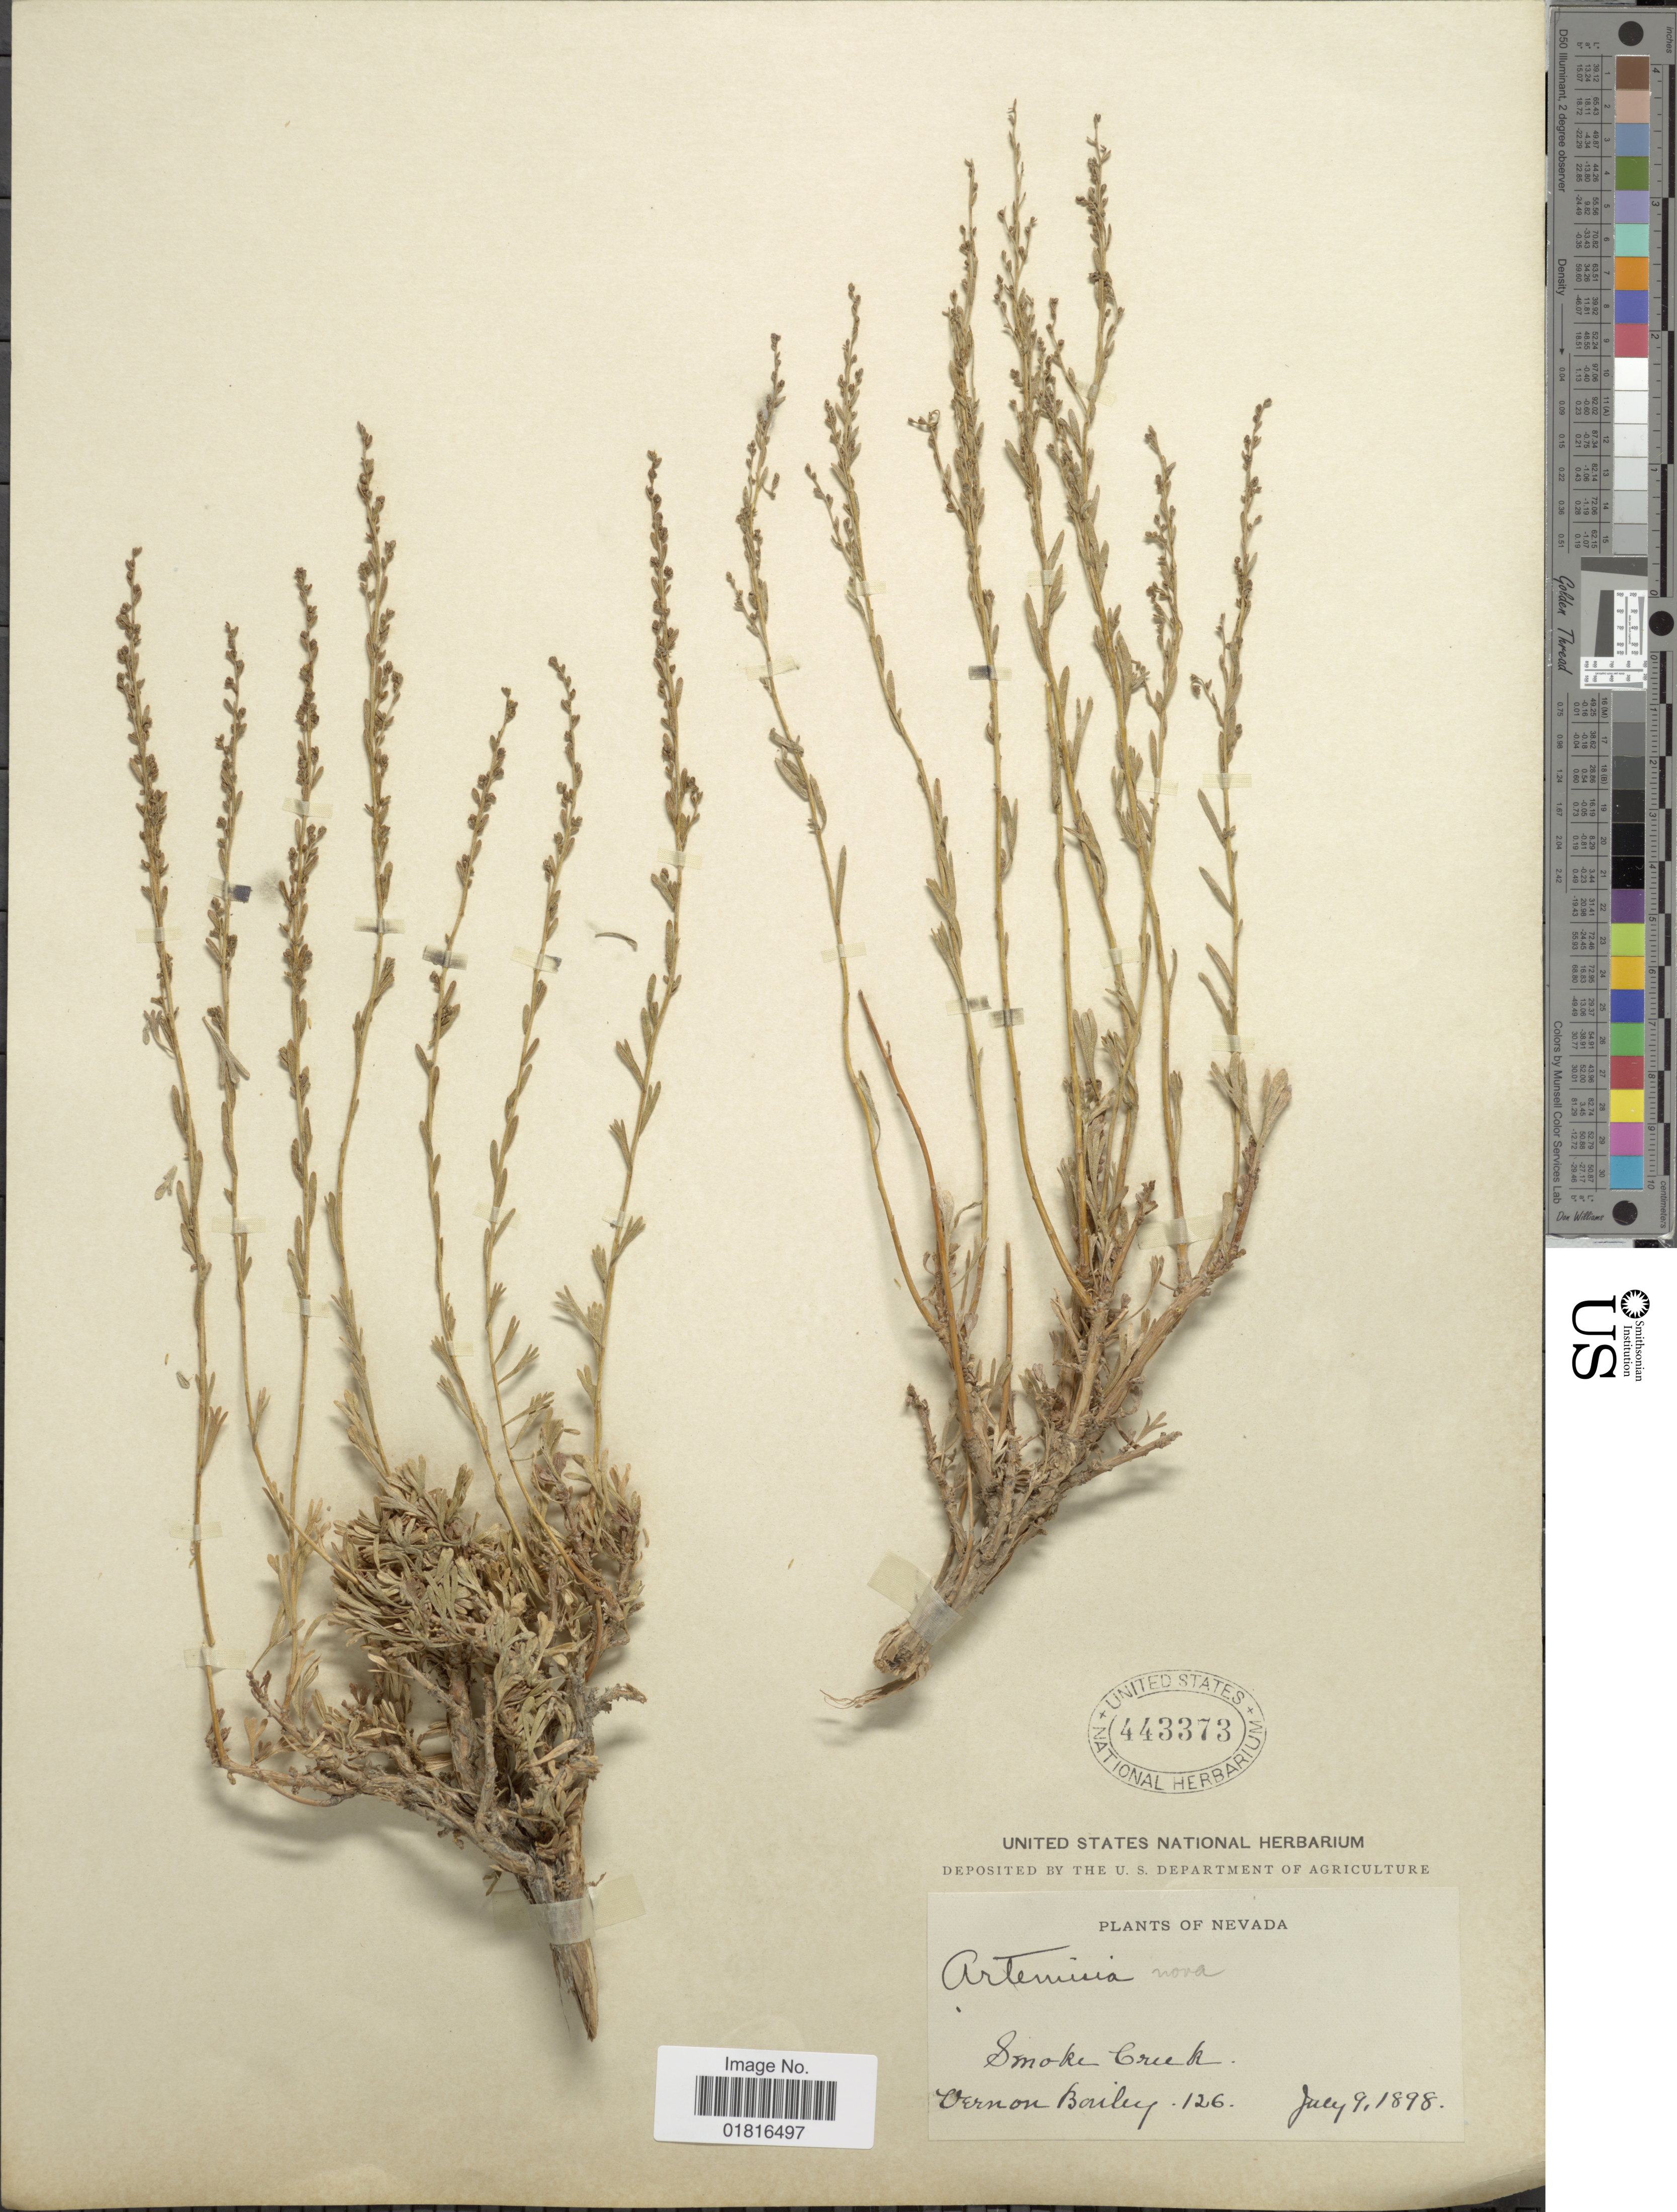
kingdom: Plantae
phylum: Tracheophyta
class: Magnoliopsida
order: Asterales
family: Asteraceae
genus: Artemisia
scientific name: Artemisia nova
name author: A. Nelson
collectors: V. O. Bailey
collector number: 126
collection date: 1898-07-09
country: United States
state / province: Nevada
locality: Smoke Creek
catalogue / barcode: US 443373